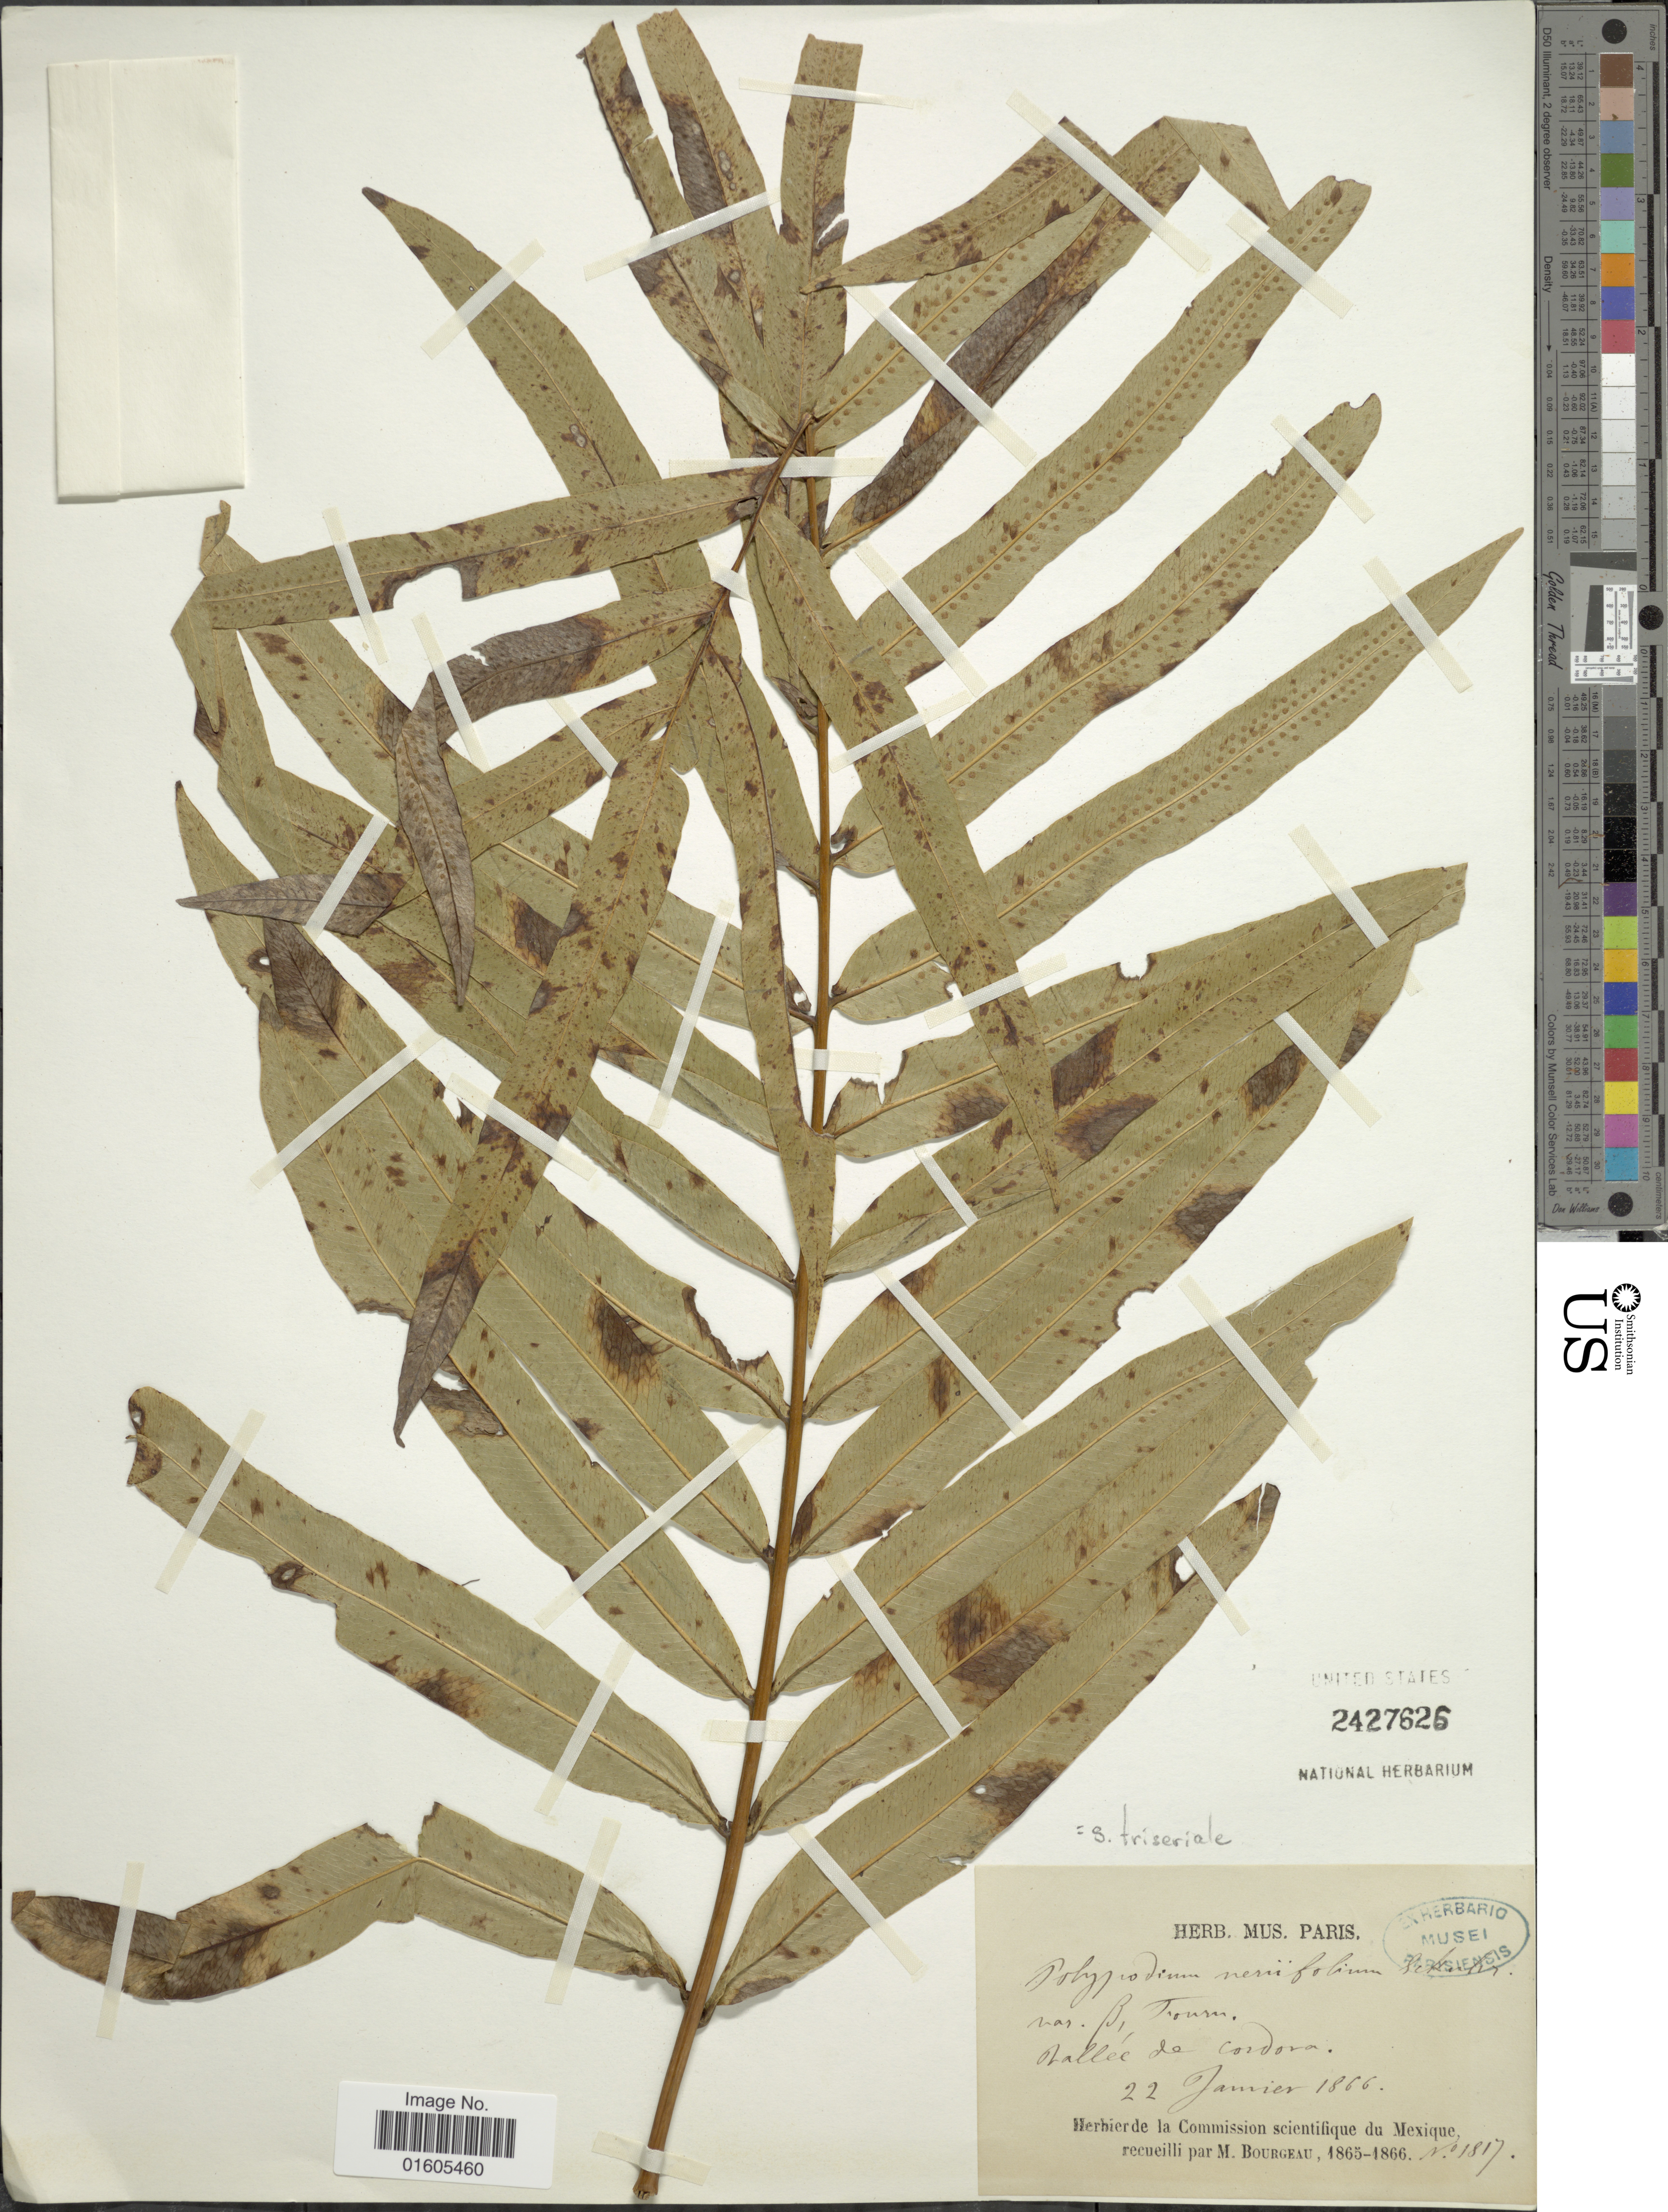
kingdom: Plantae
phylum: Tracheophyta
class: Polypodiopsida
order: Polypodiales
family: Polypodiaceae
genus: Serpocaulon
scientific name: Serpocaulon triseriale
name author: (Sw.) A.R. Sm.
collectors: M. Bourgeau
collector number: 1817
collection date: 1866-01-22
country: Mexico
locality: Vallée de Cordova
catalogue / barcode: US 2427626